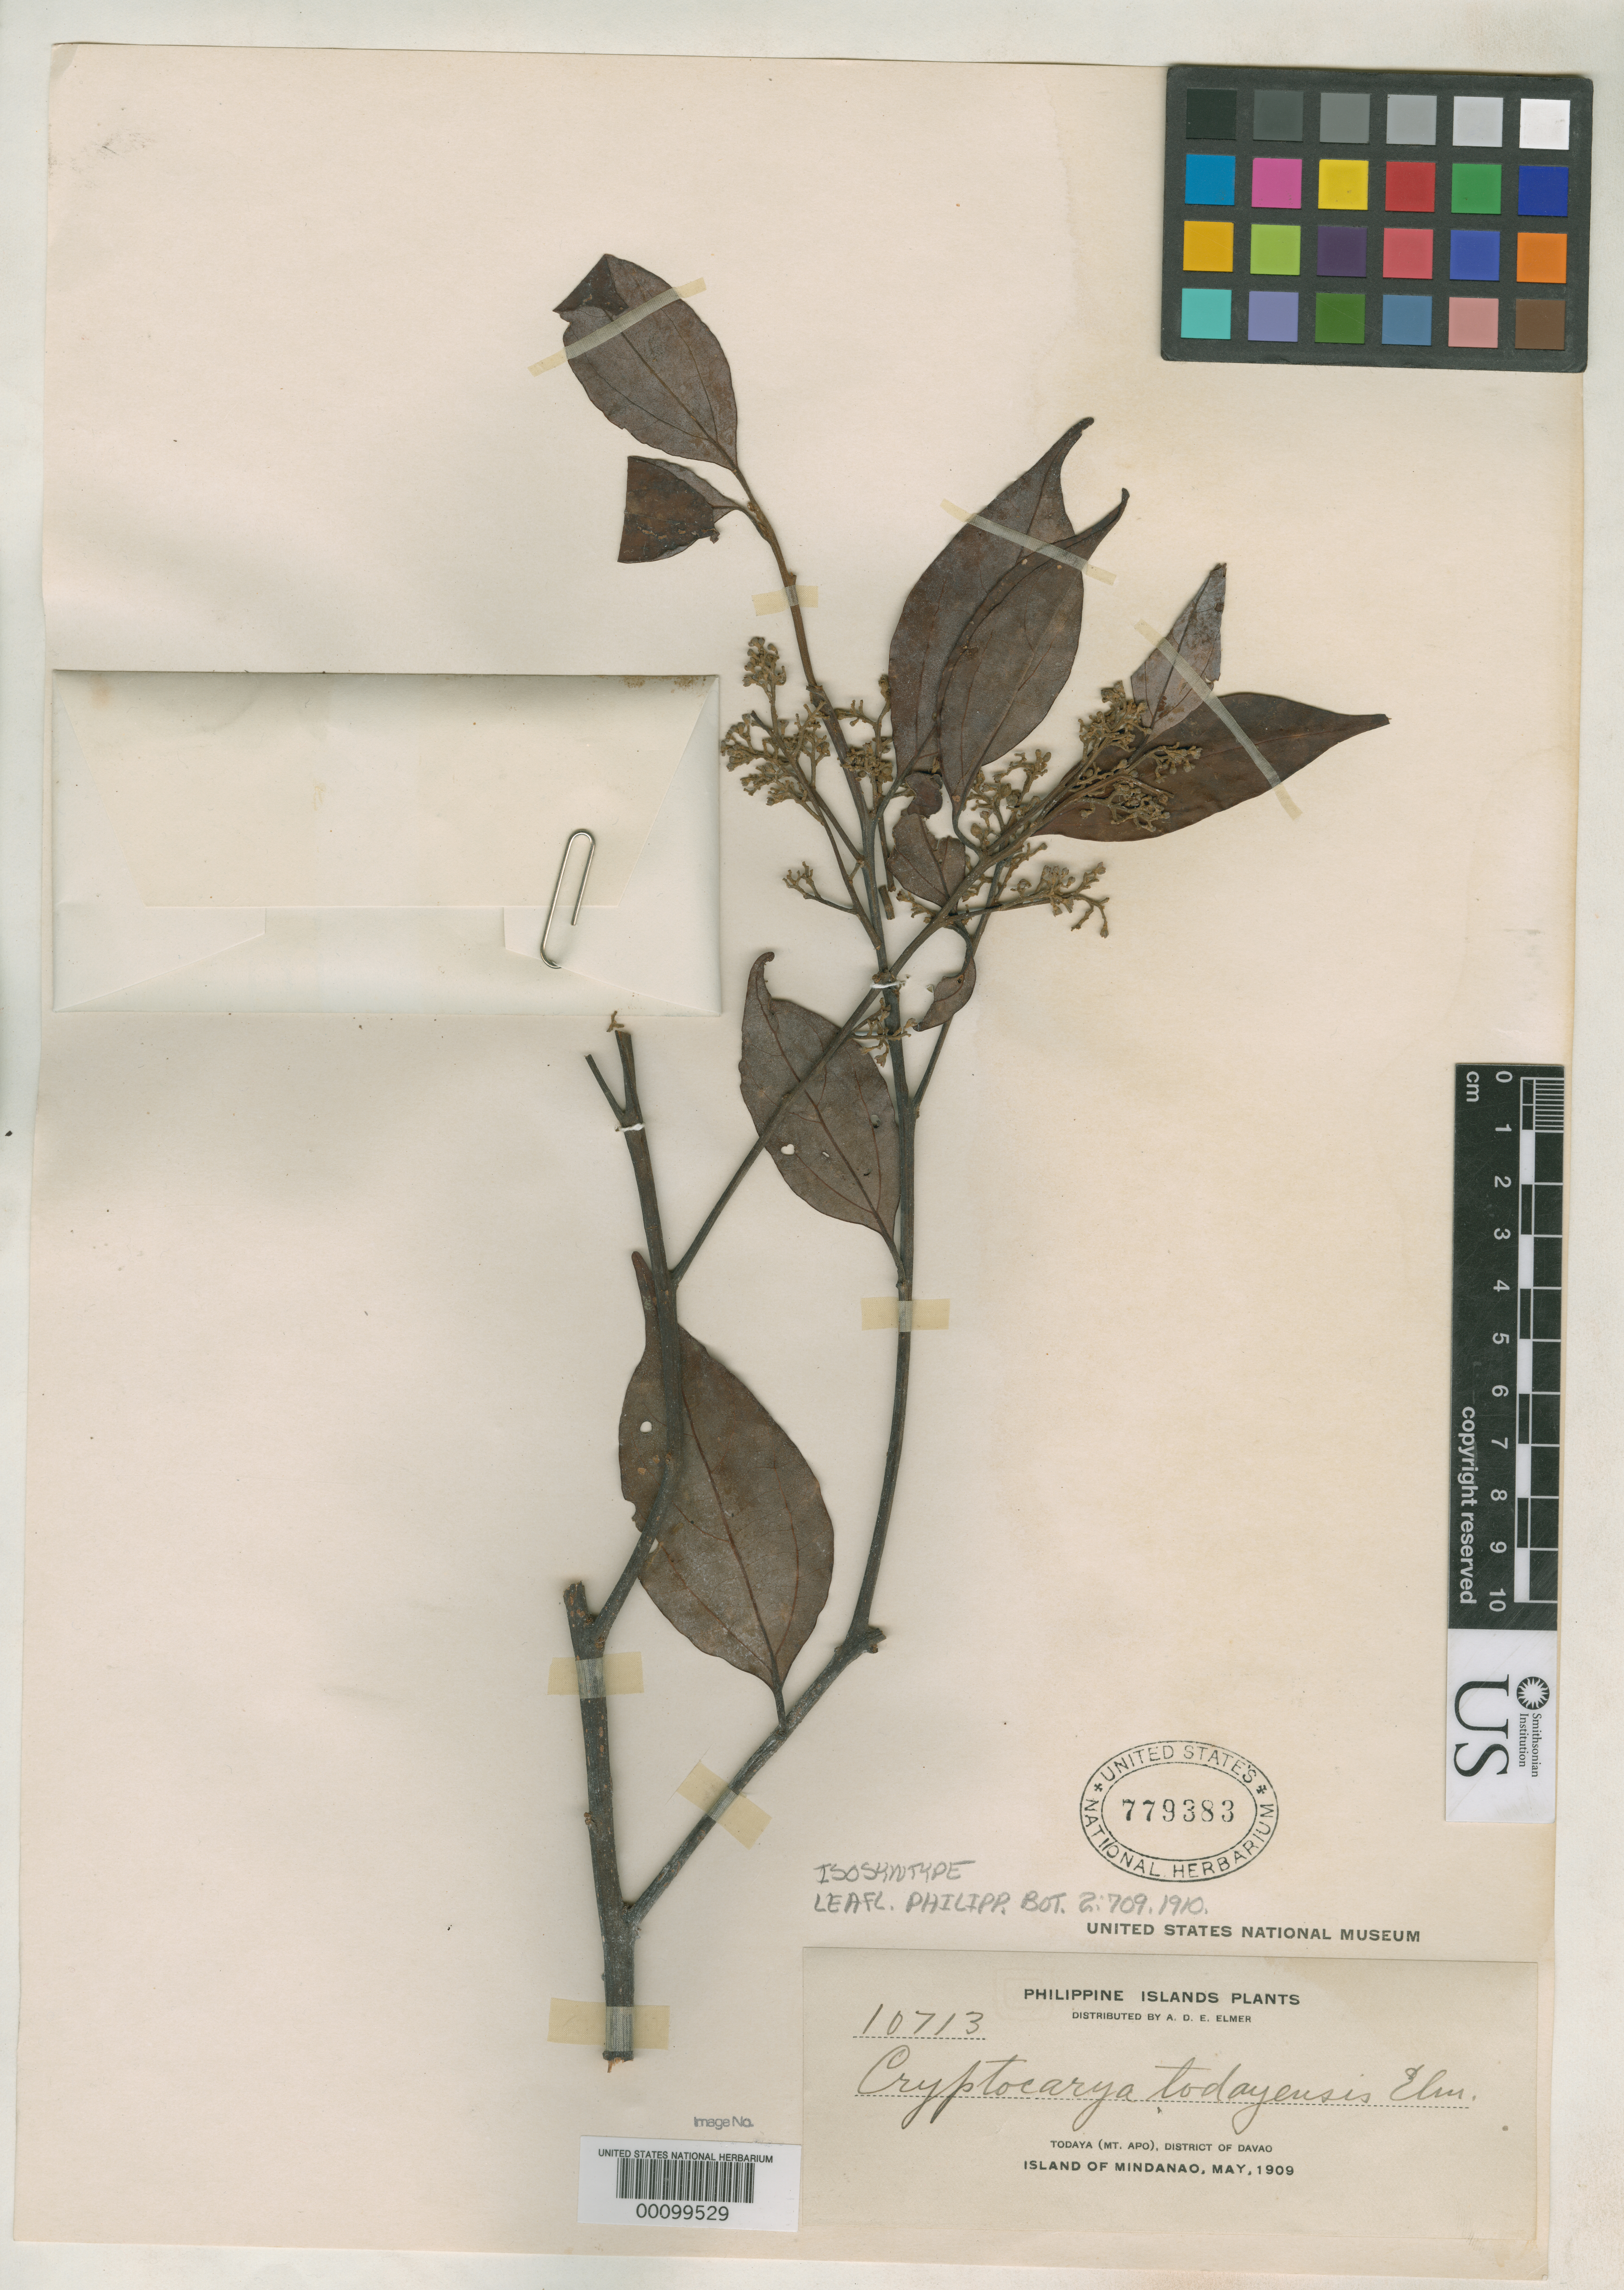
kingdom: Plantae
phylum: Tracheophyta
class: Magnoliopsida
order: Laurales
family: Lauraceae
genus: Cryptocarya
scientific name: Cryptocarya todayensis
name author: Elmer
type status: Isosyntype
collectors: A. D. E. Elmer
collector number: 10713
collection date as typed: May 1909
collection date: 1909-05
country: Philippines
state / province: Davao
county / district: Davao del Sur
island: Mindanao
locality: Todaya, Mt. Apo.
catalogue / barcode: US 779383